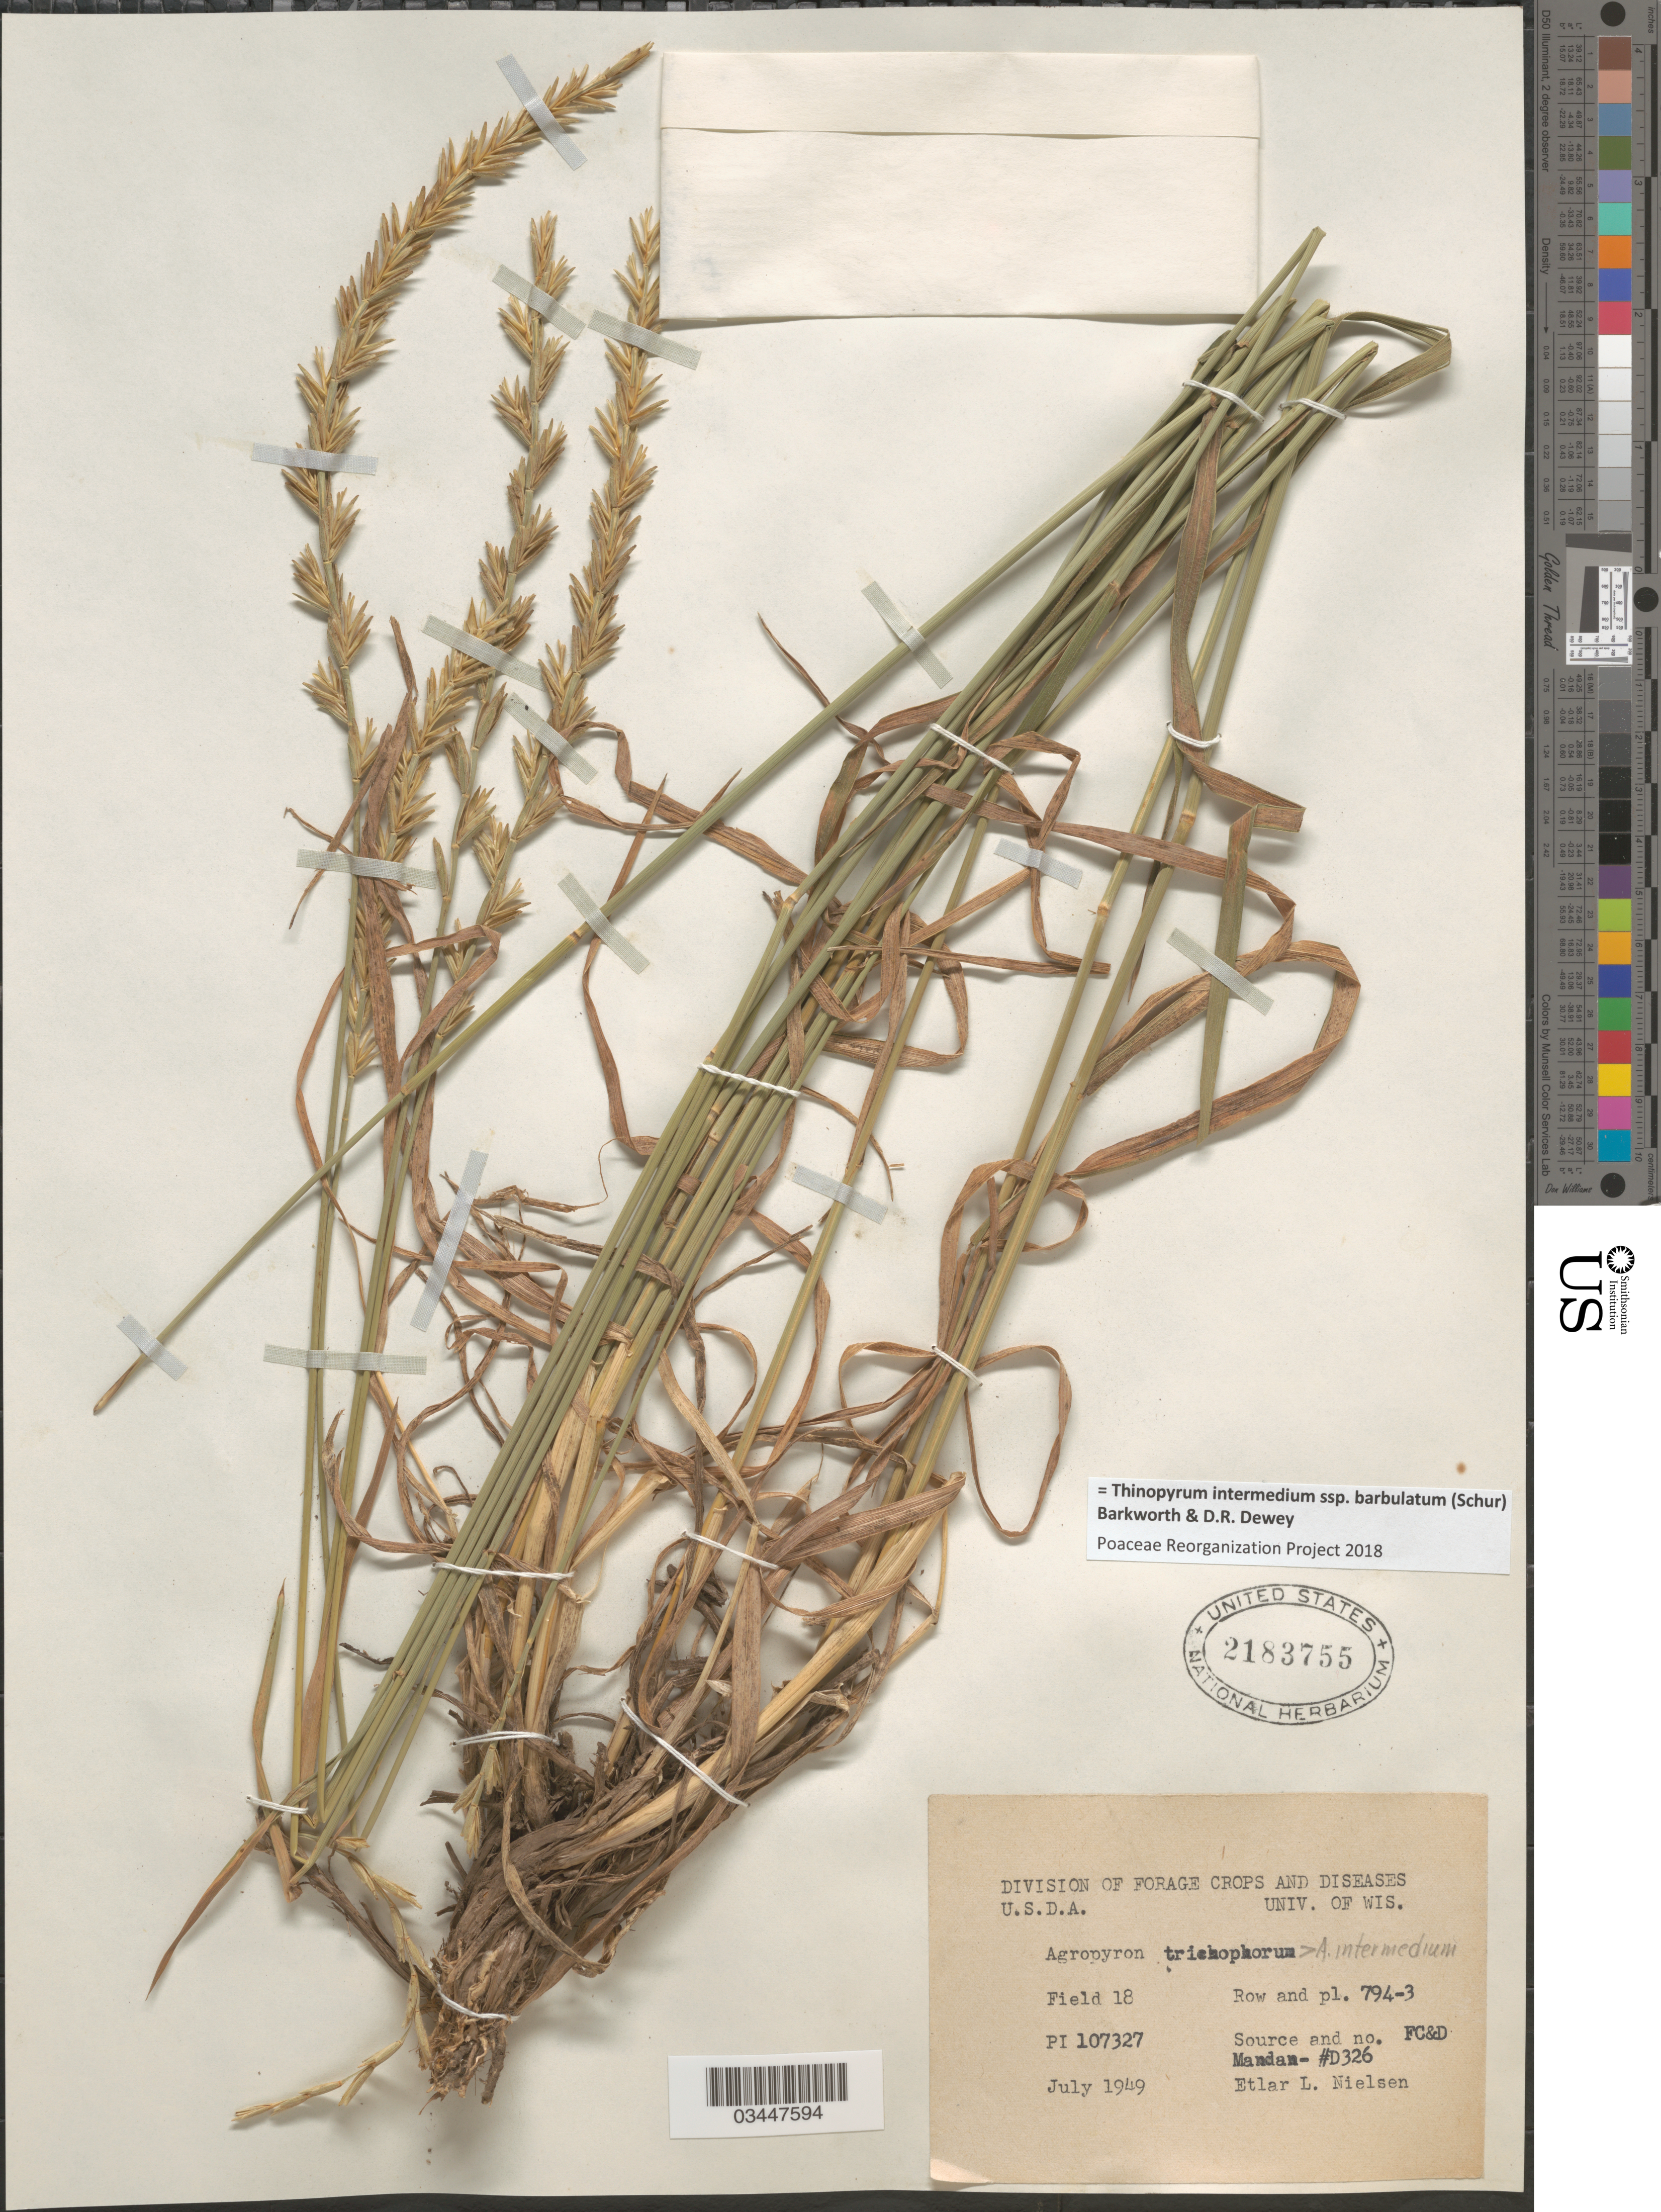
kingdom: Plantae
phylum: Tracheophyta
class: Liliopsida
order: Poales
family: Poaceae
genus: Thinopyrum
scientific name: Thinopyrum intermedium subsp. barbulatum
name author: (Schur) Barkworth & Dewey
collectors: E. L. Nielsen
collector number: PI107327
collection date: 1949-07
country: United States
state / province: Washington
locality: Field 18. Row and pl. 794-3.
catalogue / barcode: US 2183755